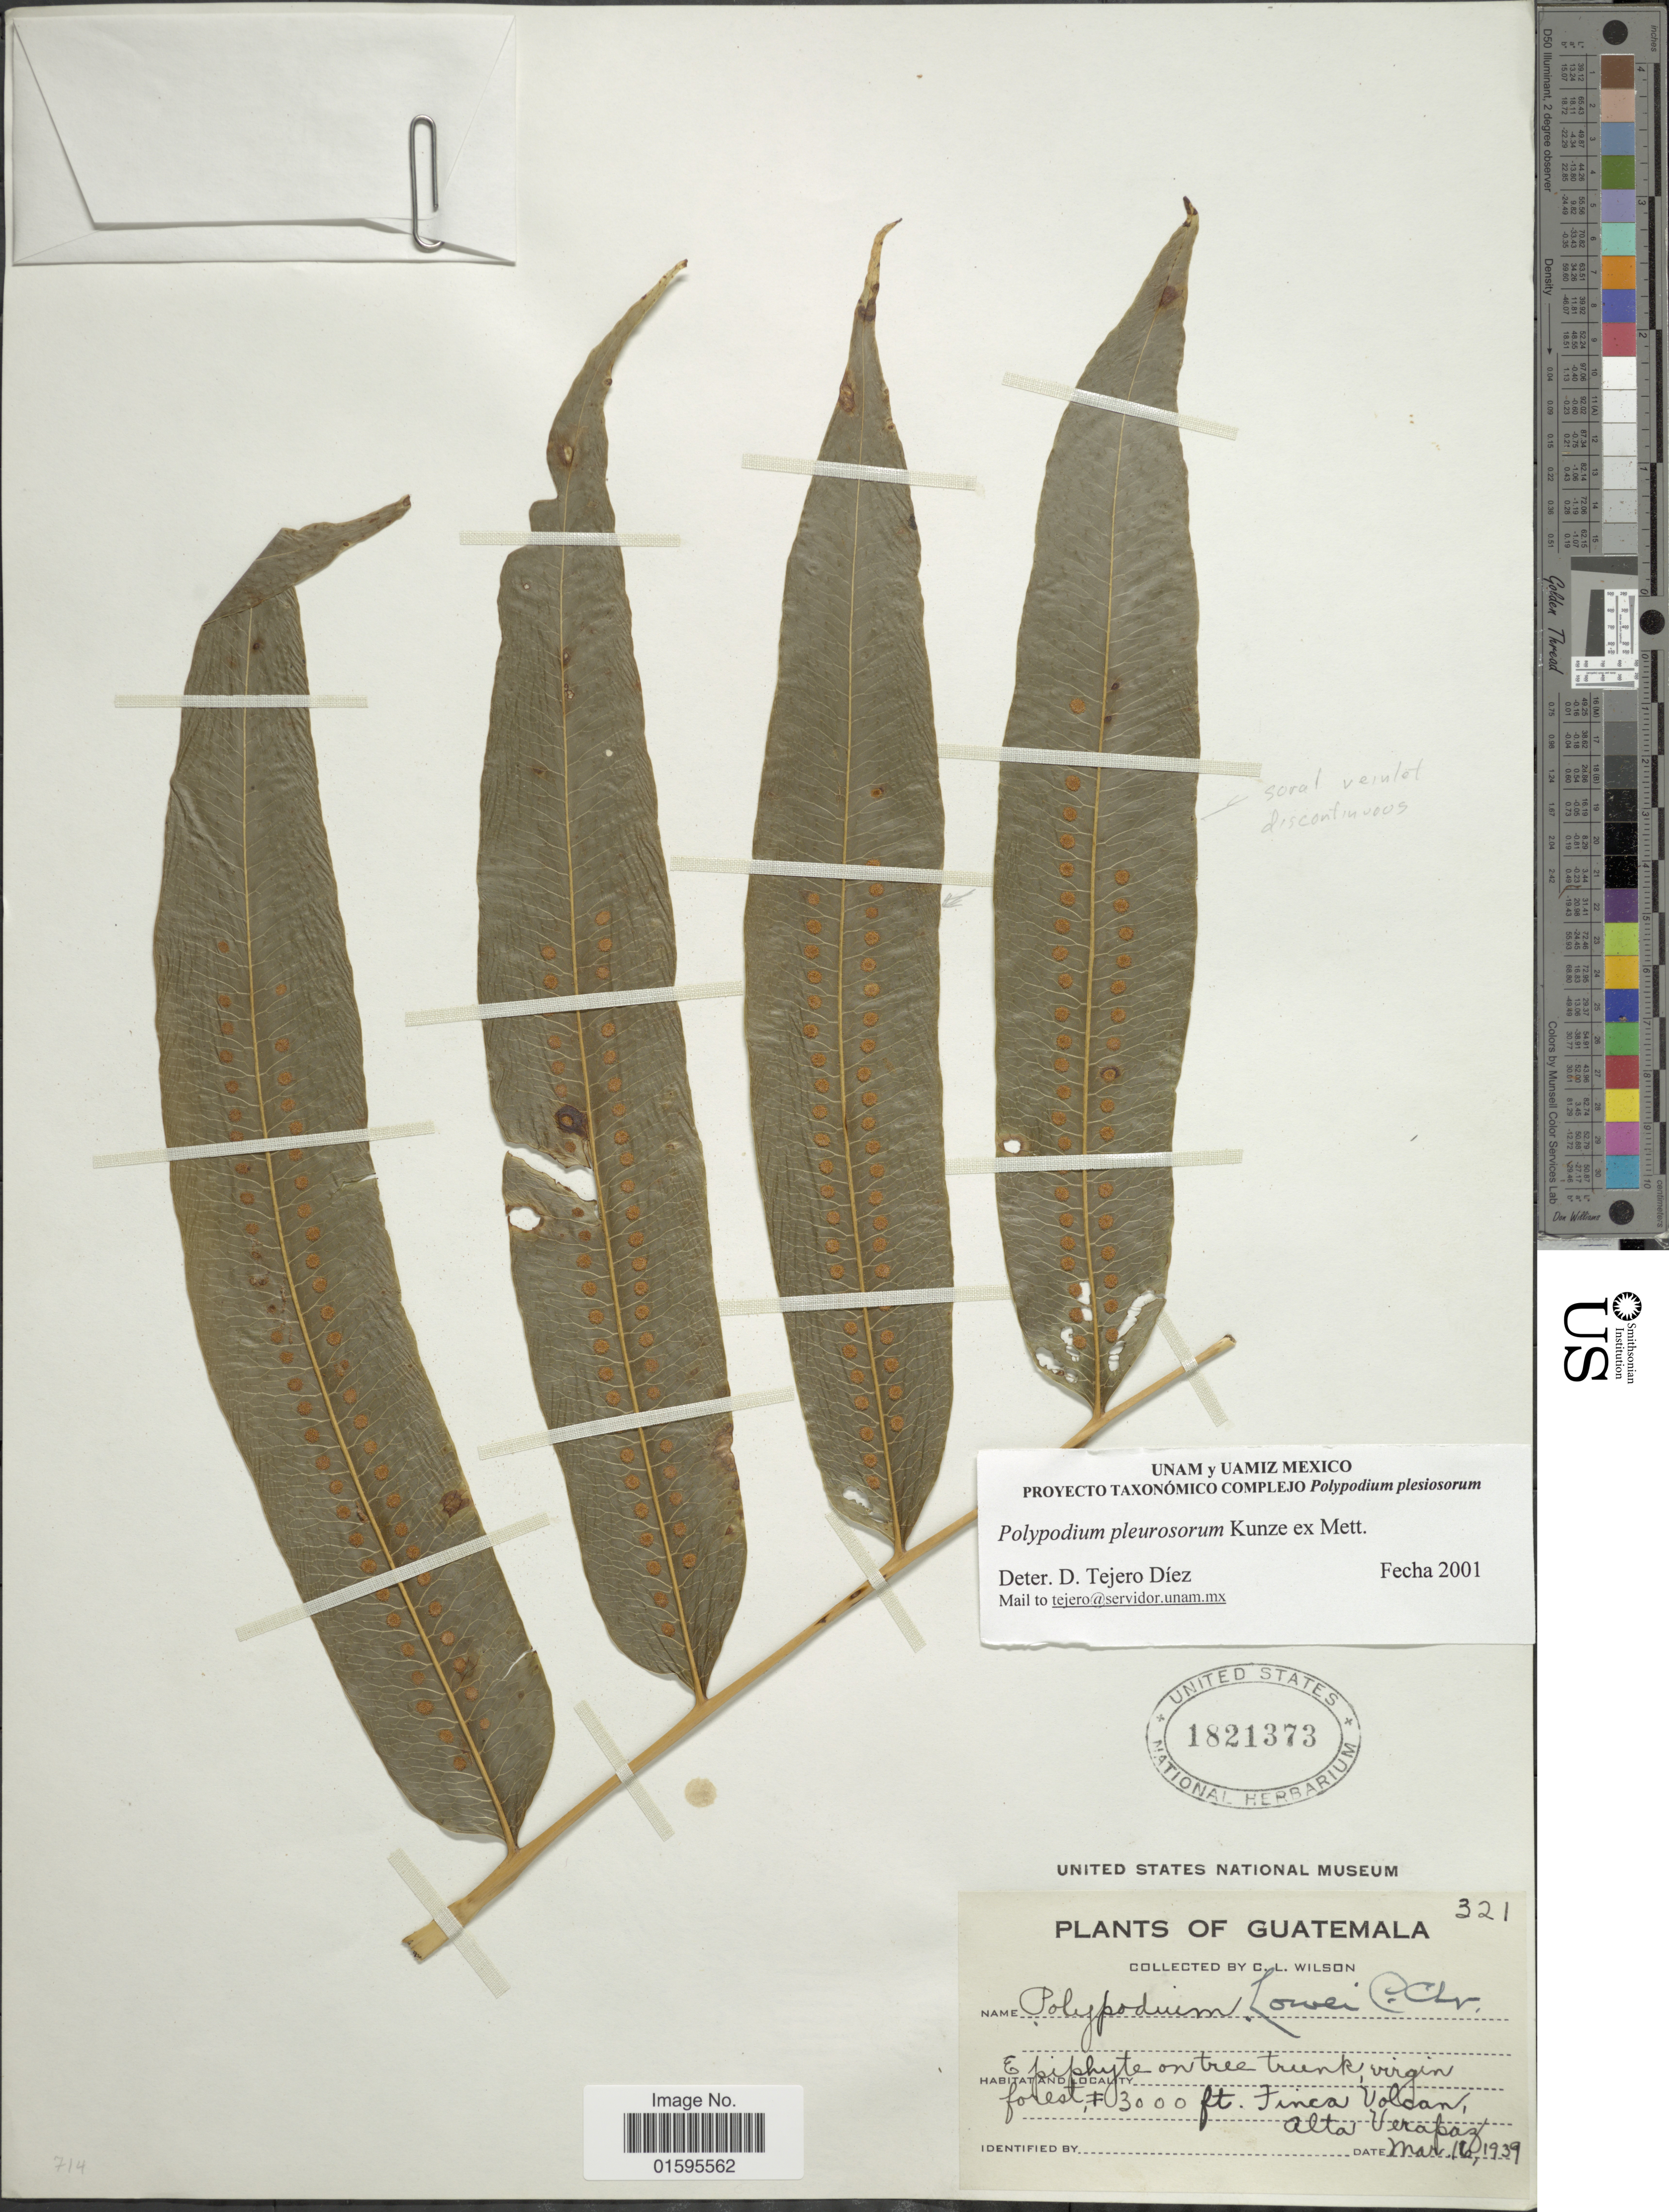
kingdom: Plantae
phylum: Tracheophyta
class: Polypodiopsida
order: Polypodiales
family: Polypodiaceae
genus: Polypodium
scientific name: Polypodium pleurosorum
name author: Kunze ex Mett.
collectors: C. L. Wilson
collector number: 321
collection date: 1939-03-16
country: Guatemala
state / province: Alta Verapaz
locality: Finca Volcan, Alta Verapaz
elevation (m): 914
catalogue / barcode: US 1821373